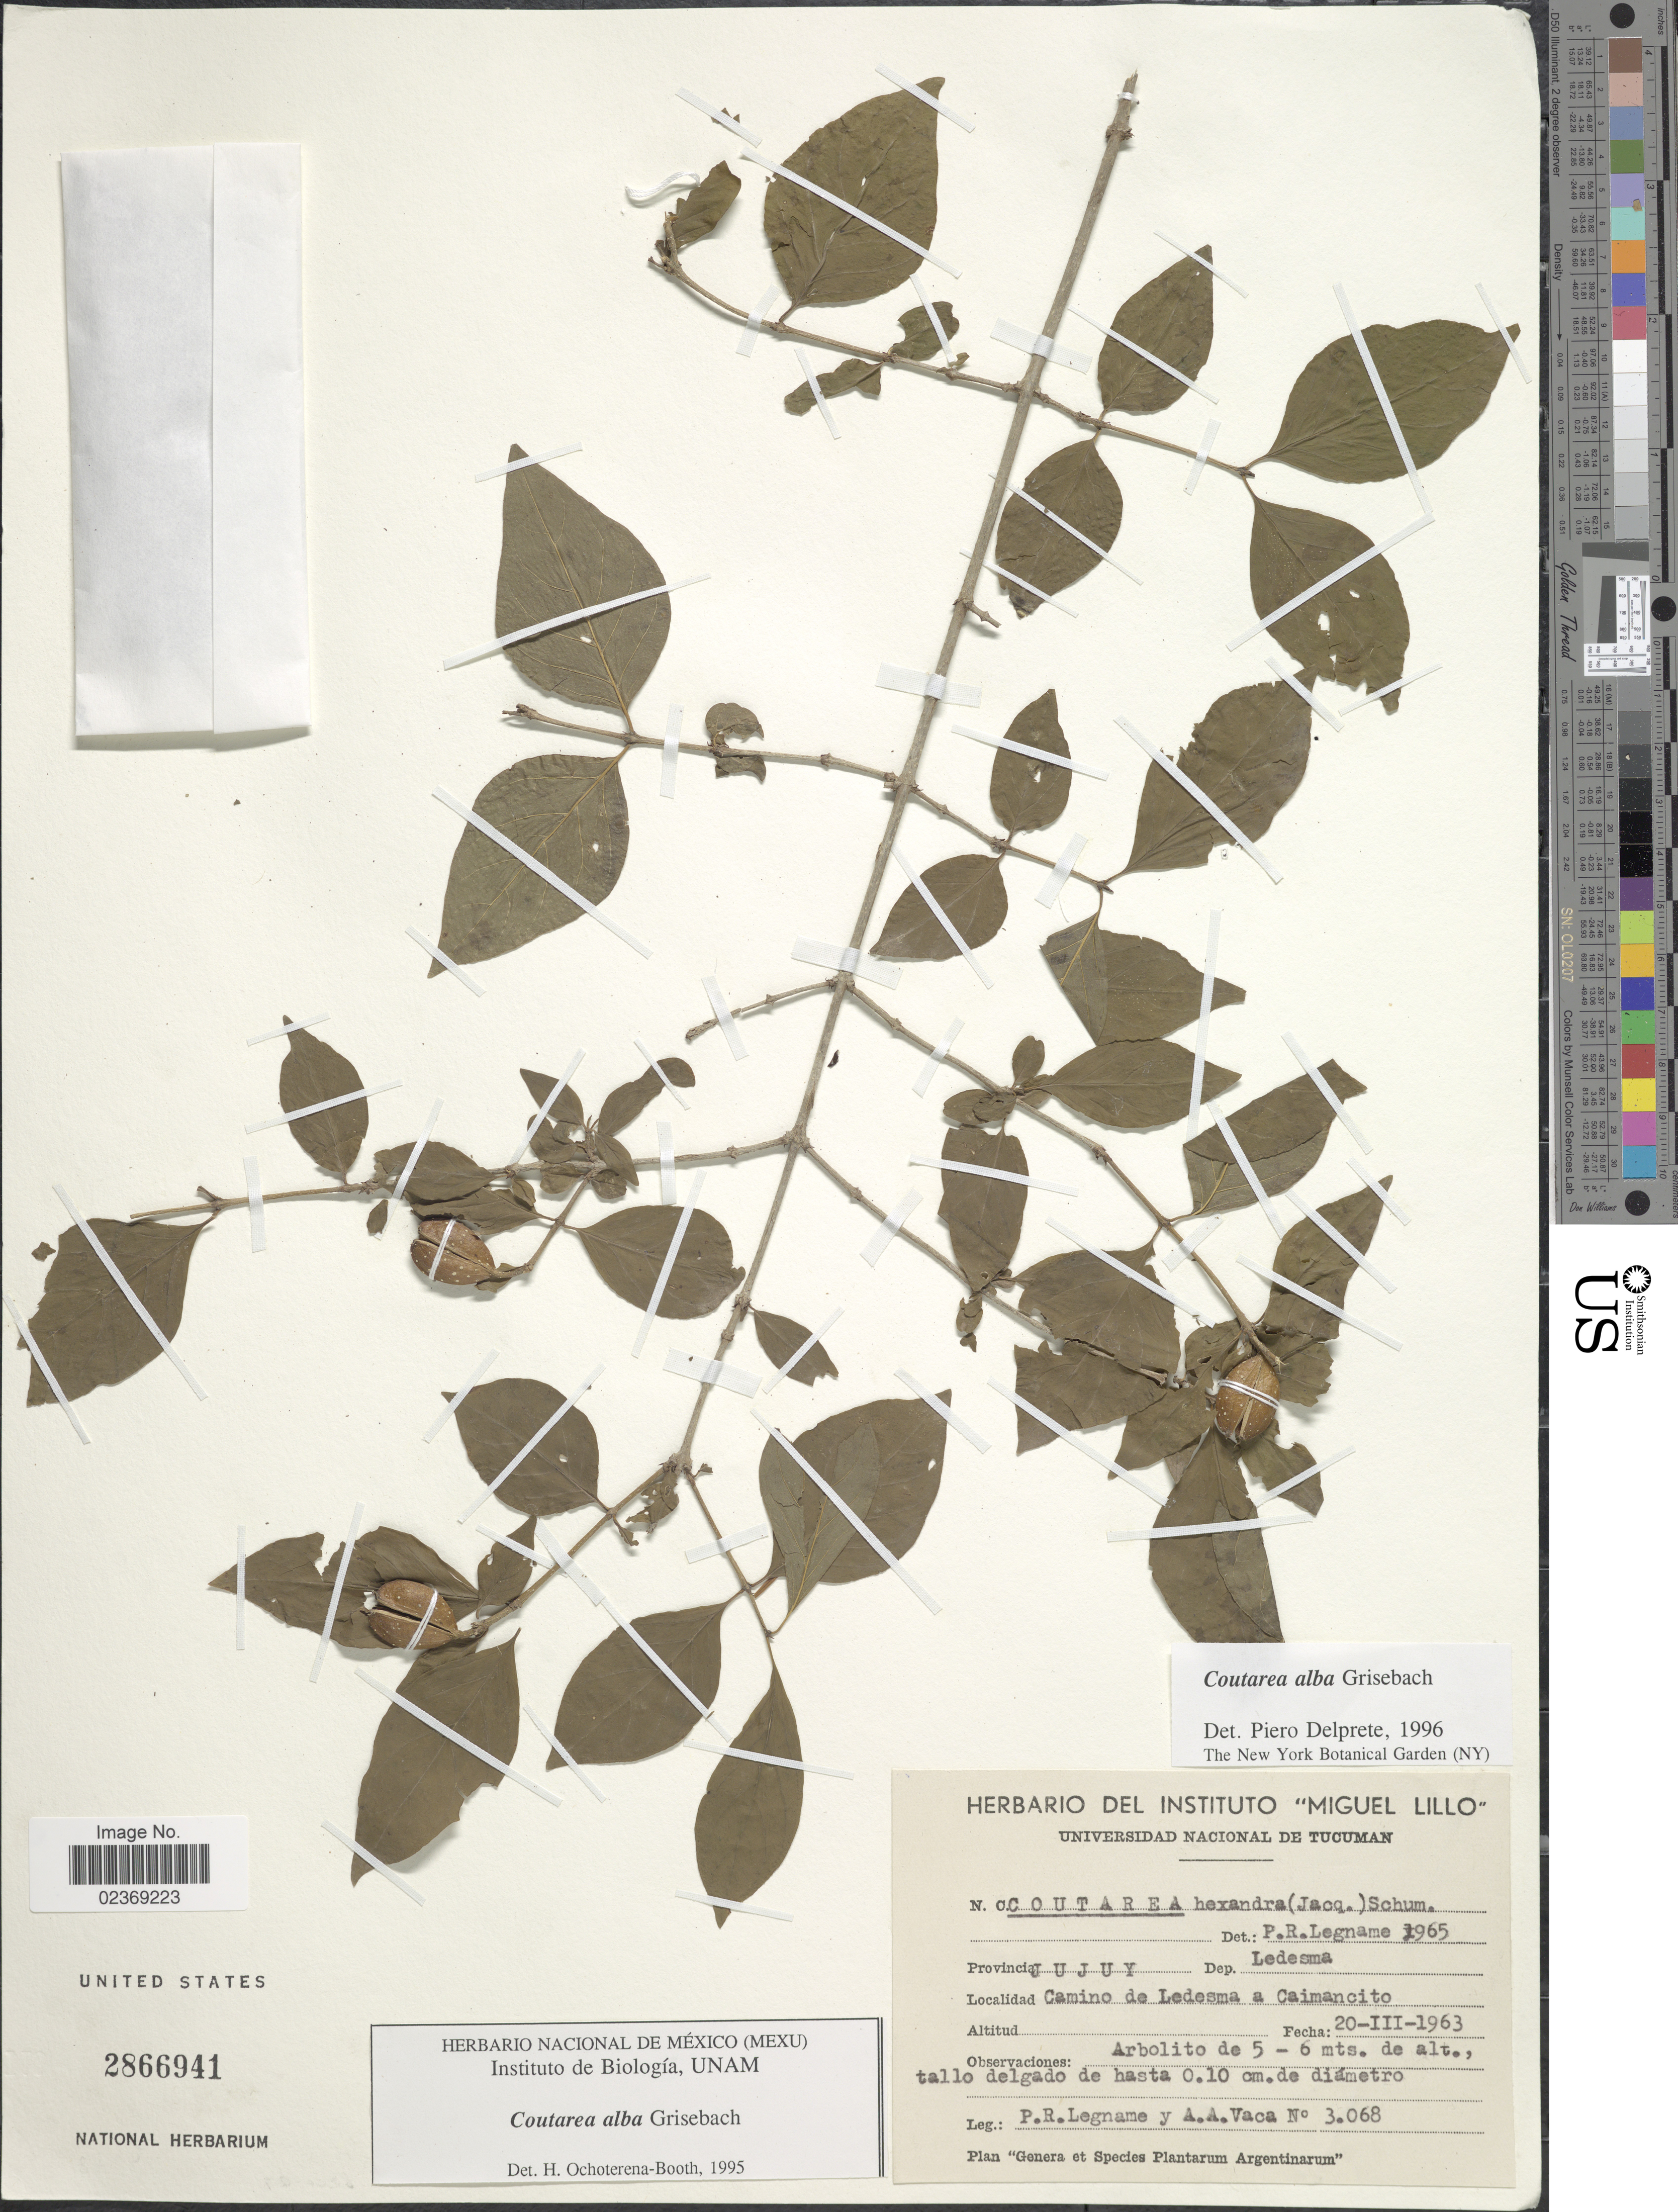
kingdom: Plantae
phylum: Tracheophyta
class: Magnoliopsida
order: Gentianales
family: Rubiaceae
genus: Coutarea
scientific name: Coutarea alba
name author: Griseb.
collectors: P. R. Legname & A. Vaca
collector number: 3068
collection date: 1963-03-20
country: Argentina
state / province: Jujuy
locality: Provincia Jujuy, Dep. Ledesma, Camino de Ledesma a Caimancito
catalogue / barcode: US 2866941